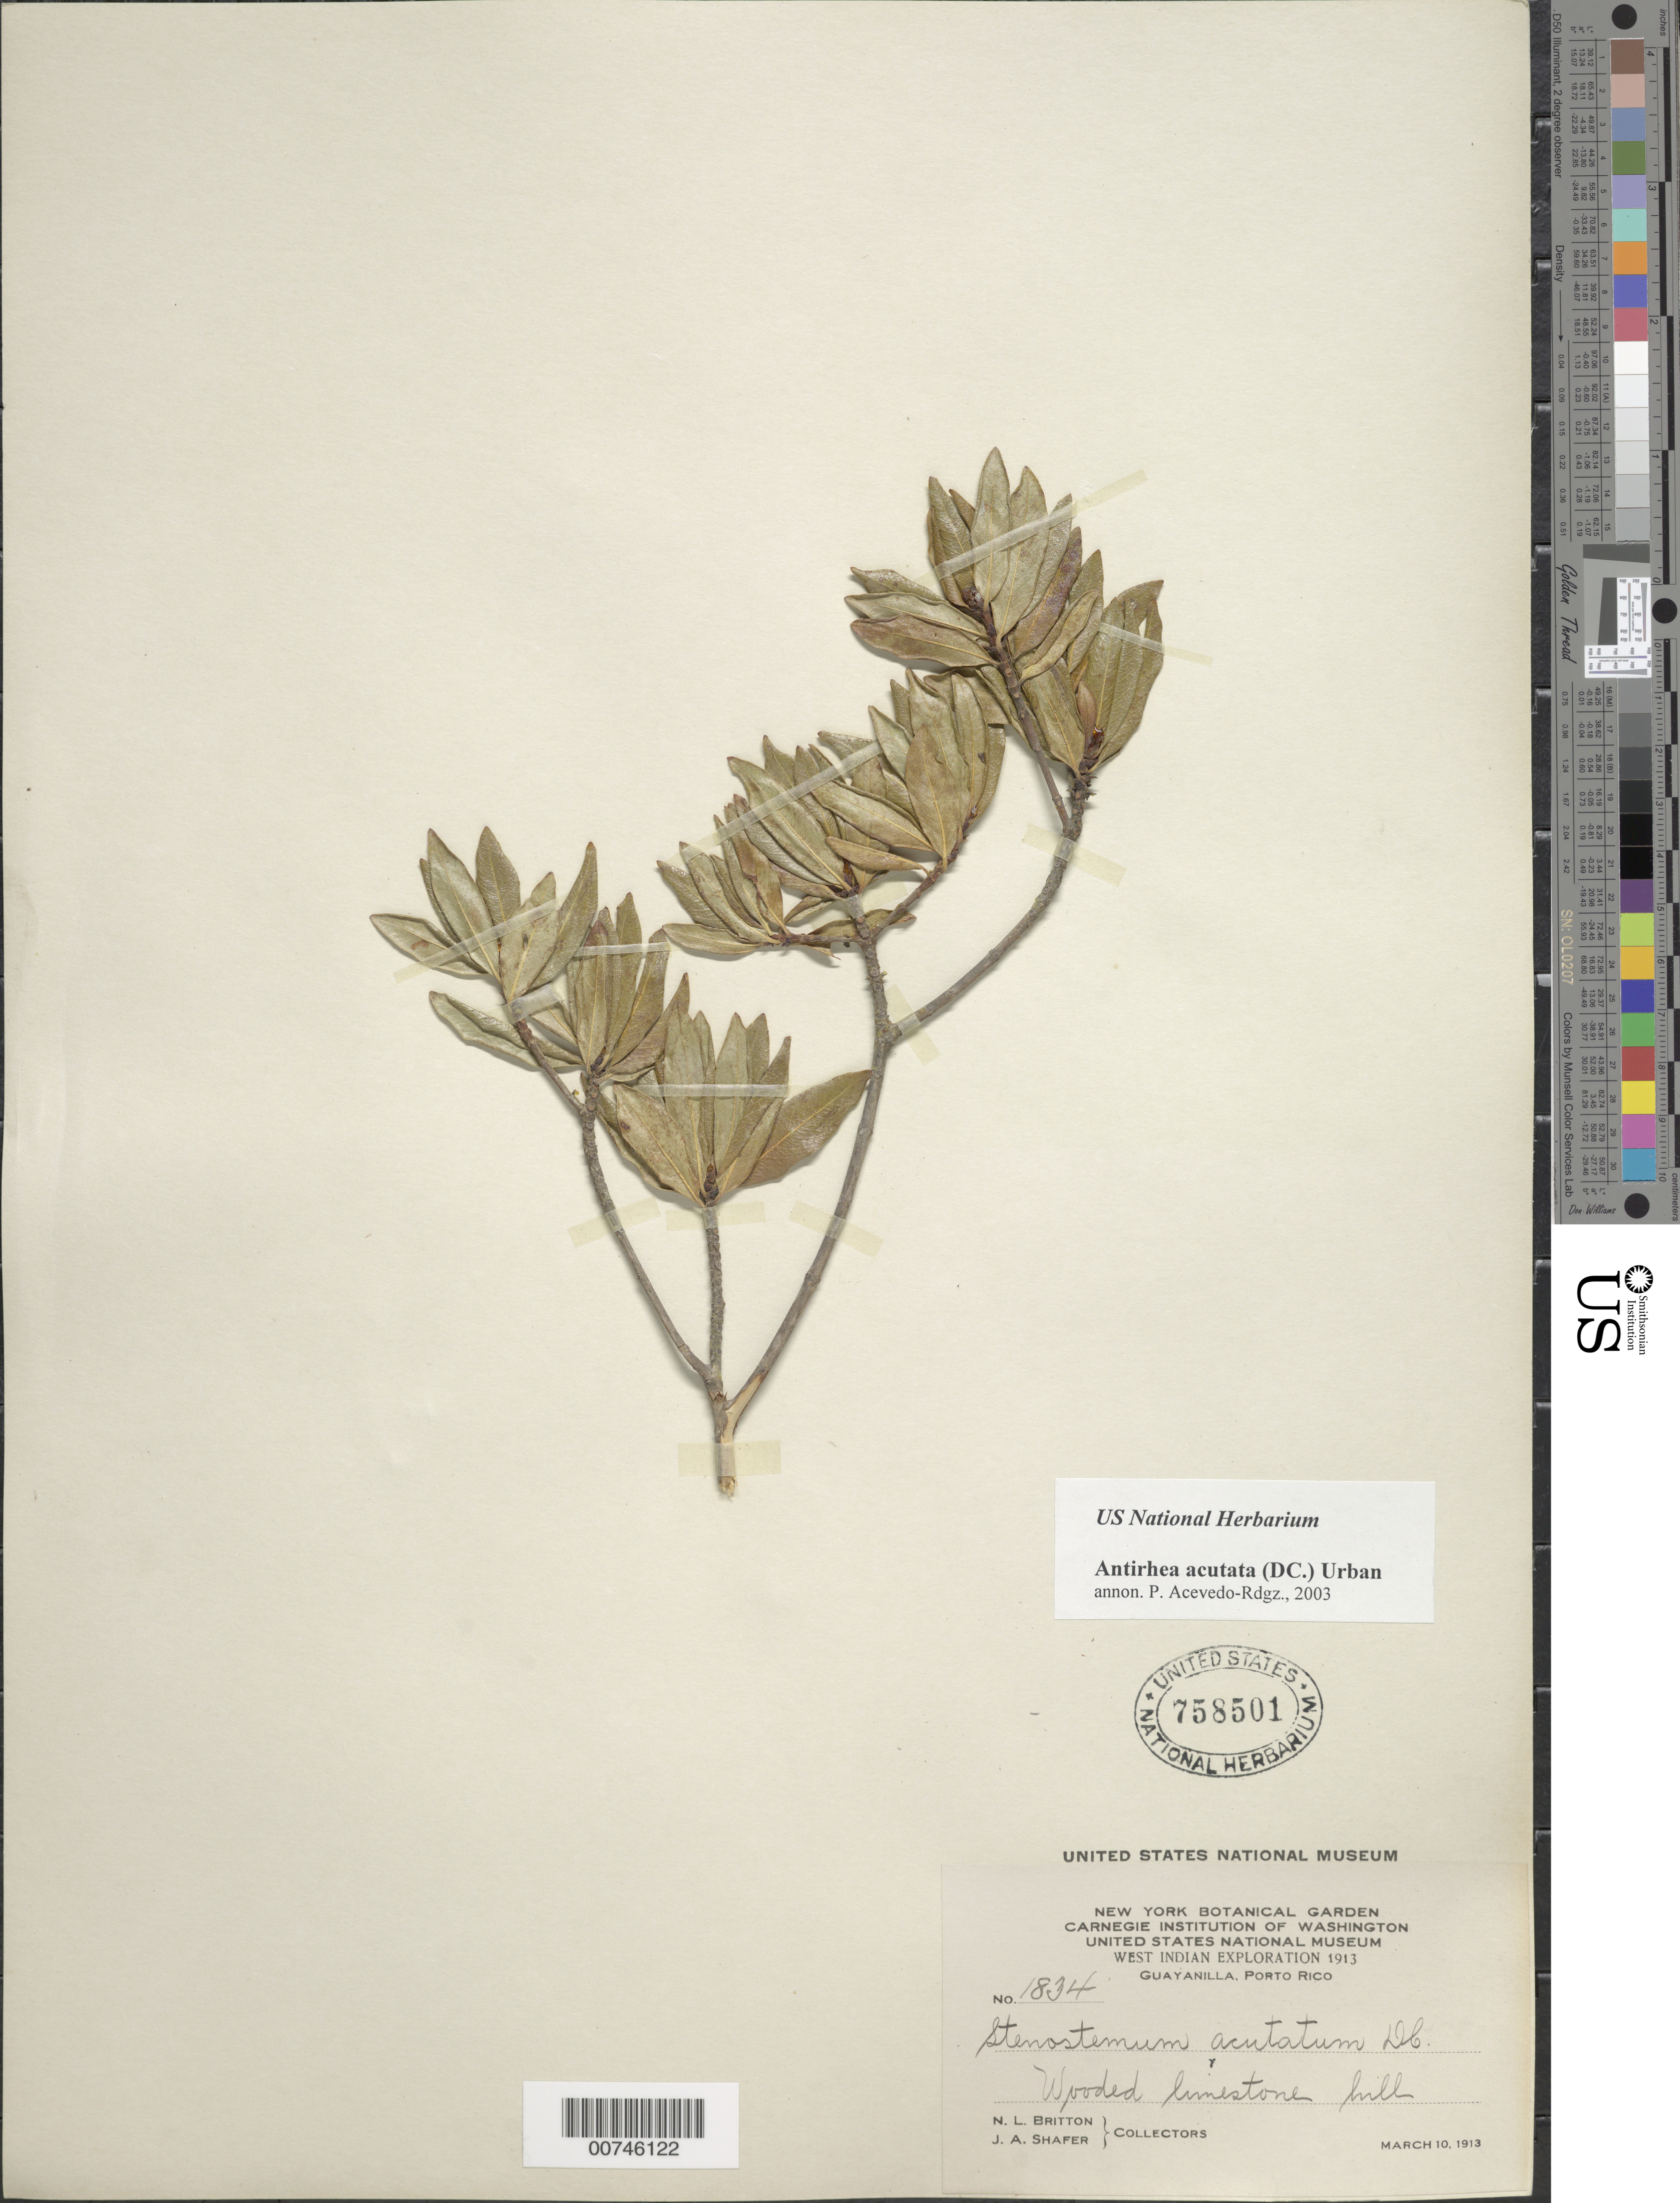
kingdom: Plantae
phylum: Tracheophyta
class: Magnoliopsida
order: Gentianales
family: Rubiaceae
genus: Stenostomum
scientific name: Stenostomum acutatum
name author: DC.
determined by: Acevedo-Rodríguez, P., (BOT), Smithsonian Institution - National Museum of Natural History (UNITED STATES)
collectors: N. Britton & J. A. Shafer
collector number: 1834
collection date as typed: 10 Mar 1913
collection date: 1913-03-10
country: Puerto Rico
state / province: Guayanilla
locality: Guayanilla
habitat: Wooded limestone hill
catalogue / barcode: US 758501